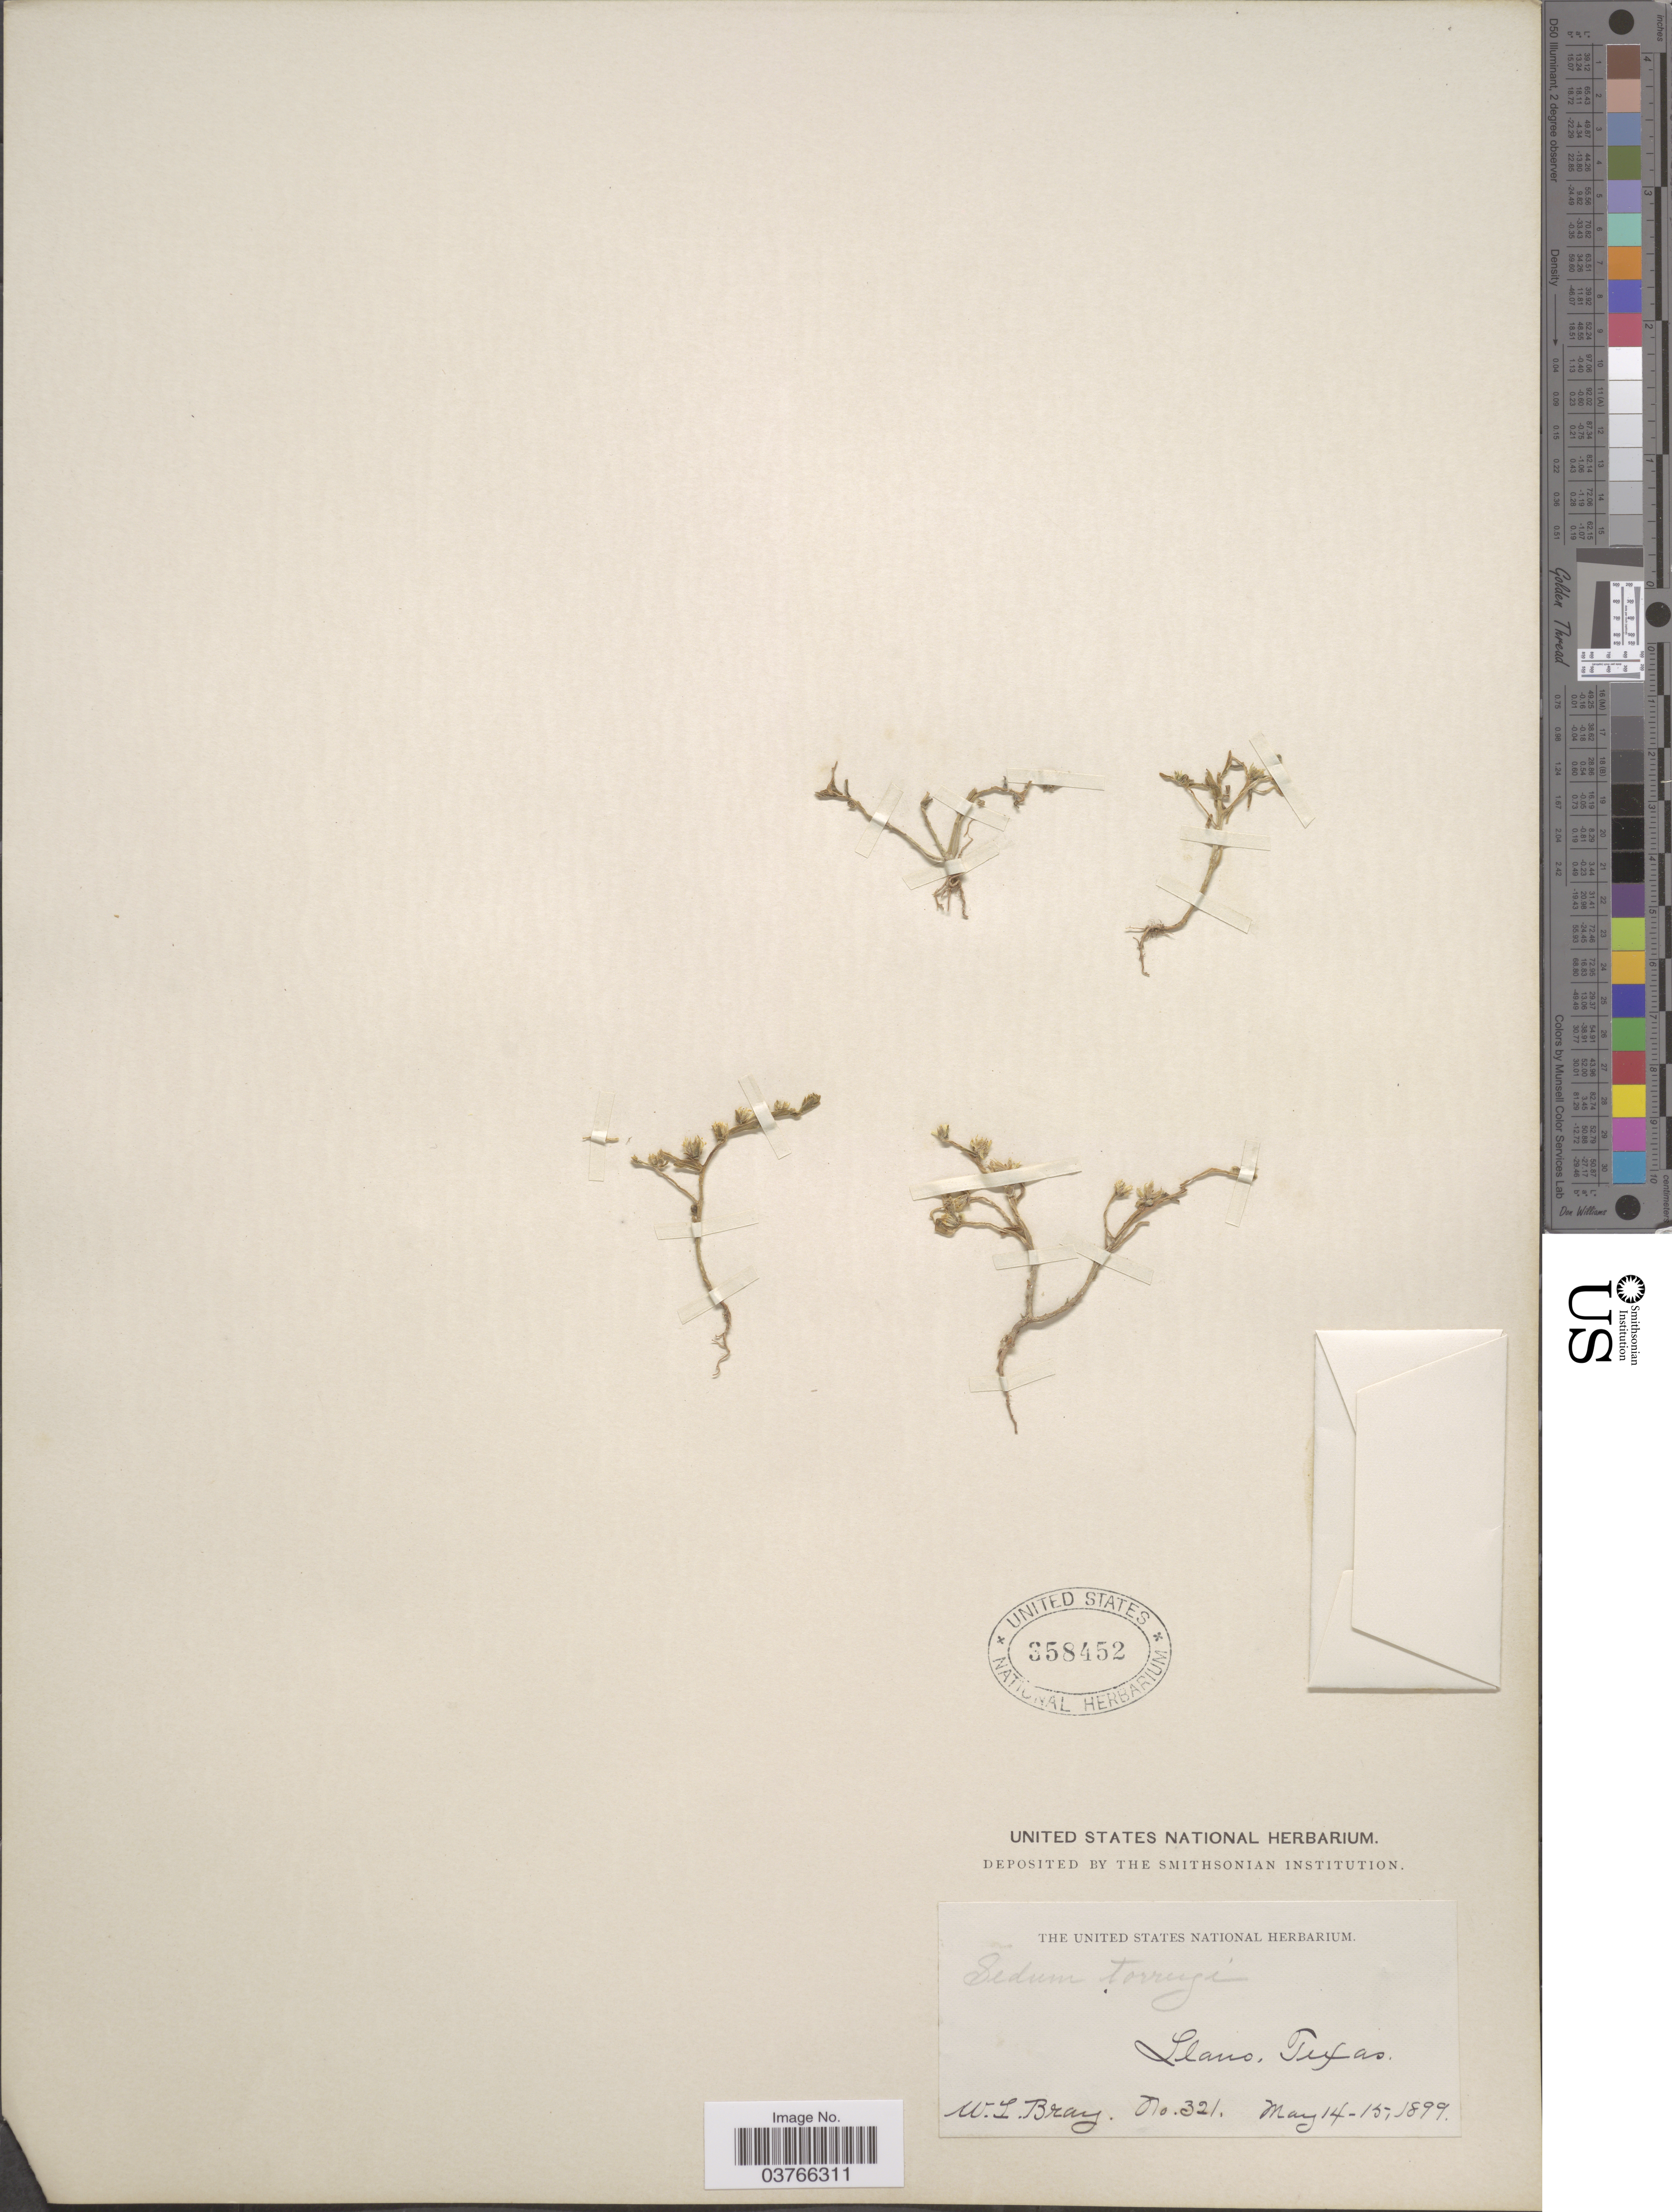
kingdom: Plantae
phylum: Tracheophyta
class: Magnoliopsida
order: Saxifragales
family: Crassulaceae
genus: Sedum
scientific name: Sedum nuttallianum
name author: Raf.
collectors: W. L. Bray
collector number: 321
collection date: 1899-05-14/1899-05-15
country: United States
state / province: Texas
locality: Llano.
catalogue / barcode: US 358452